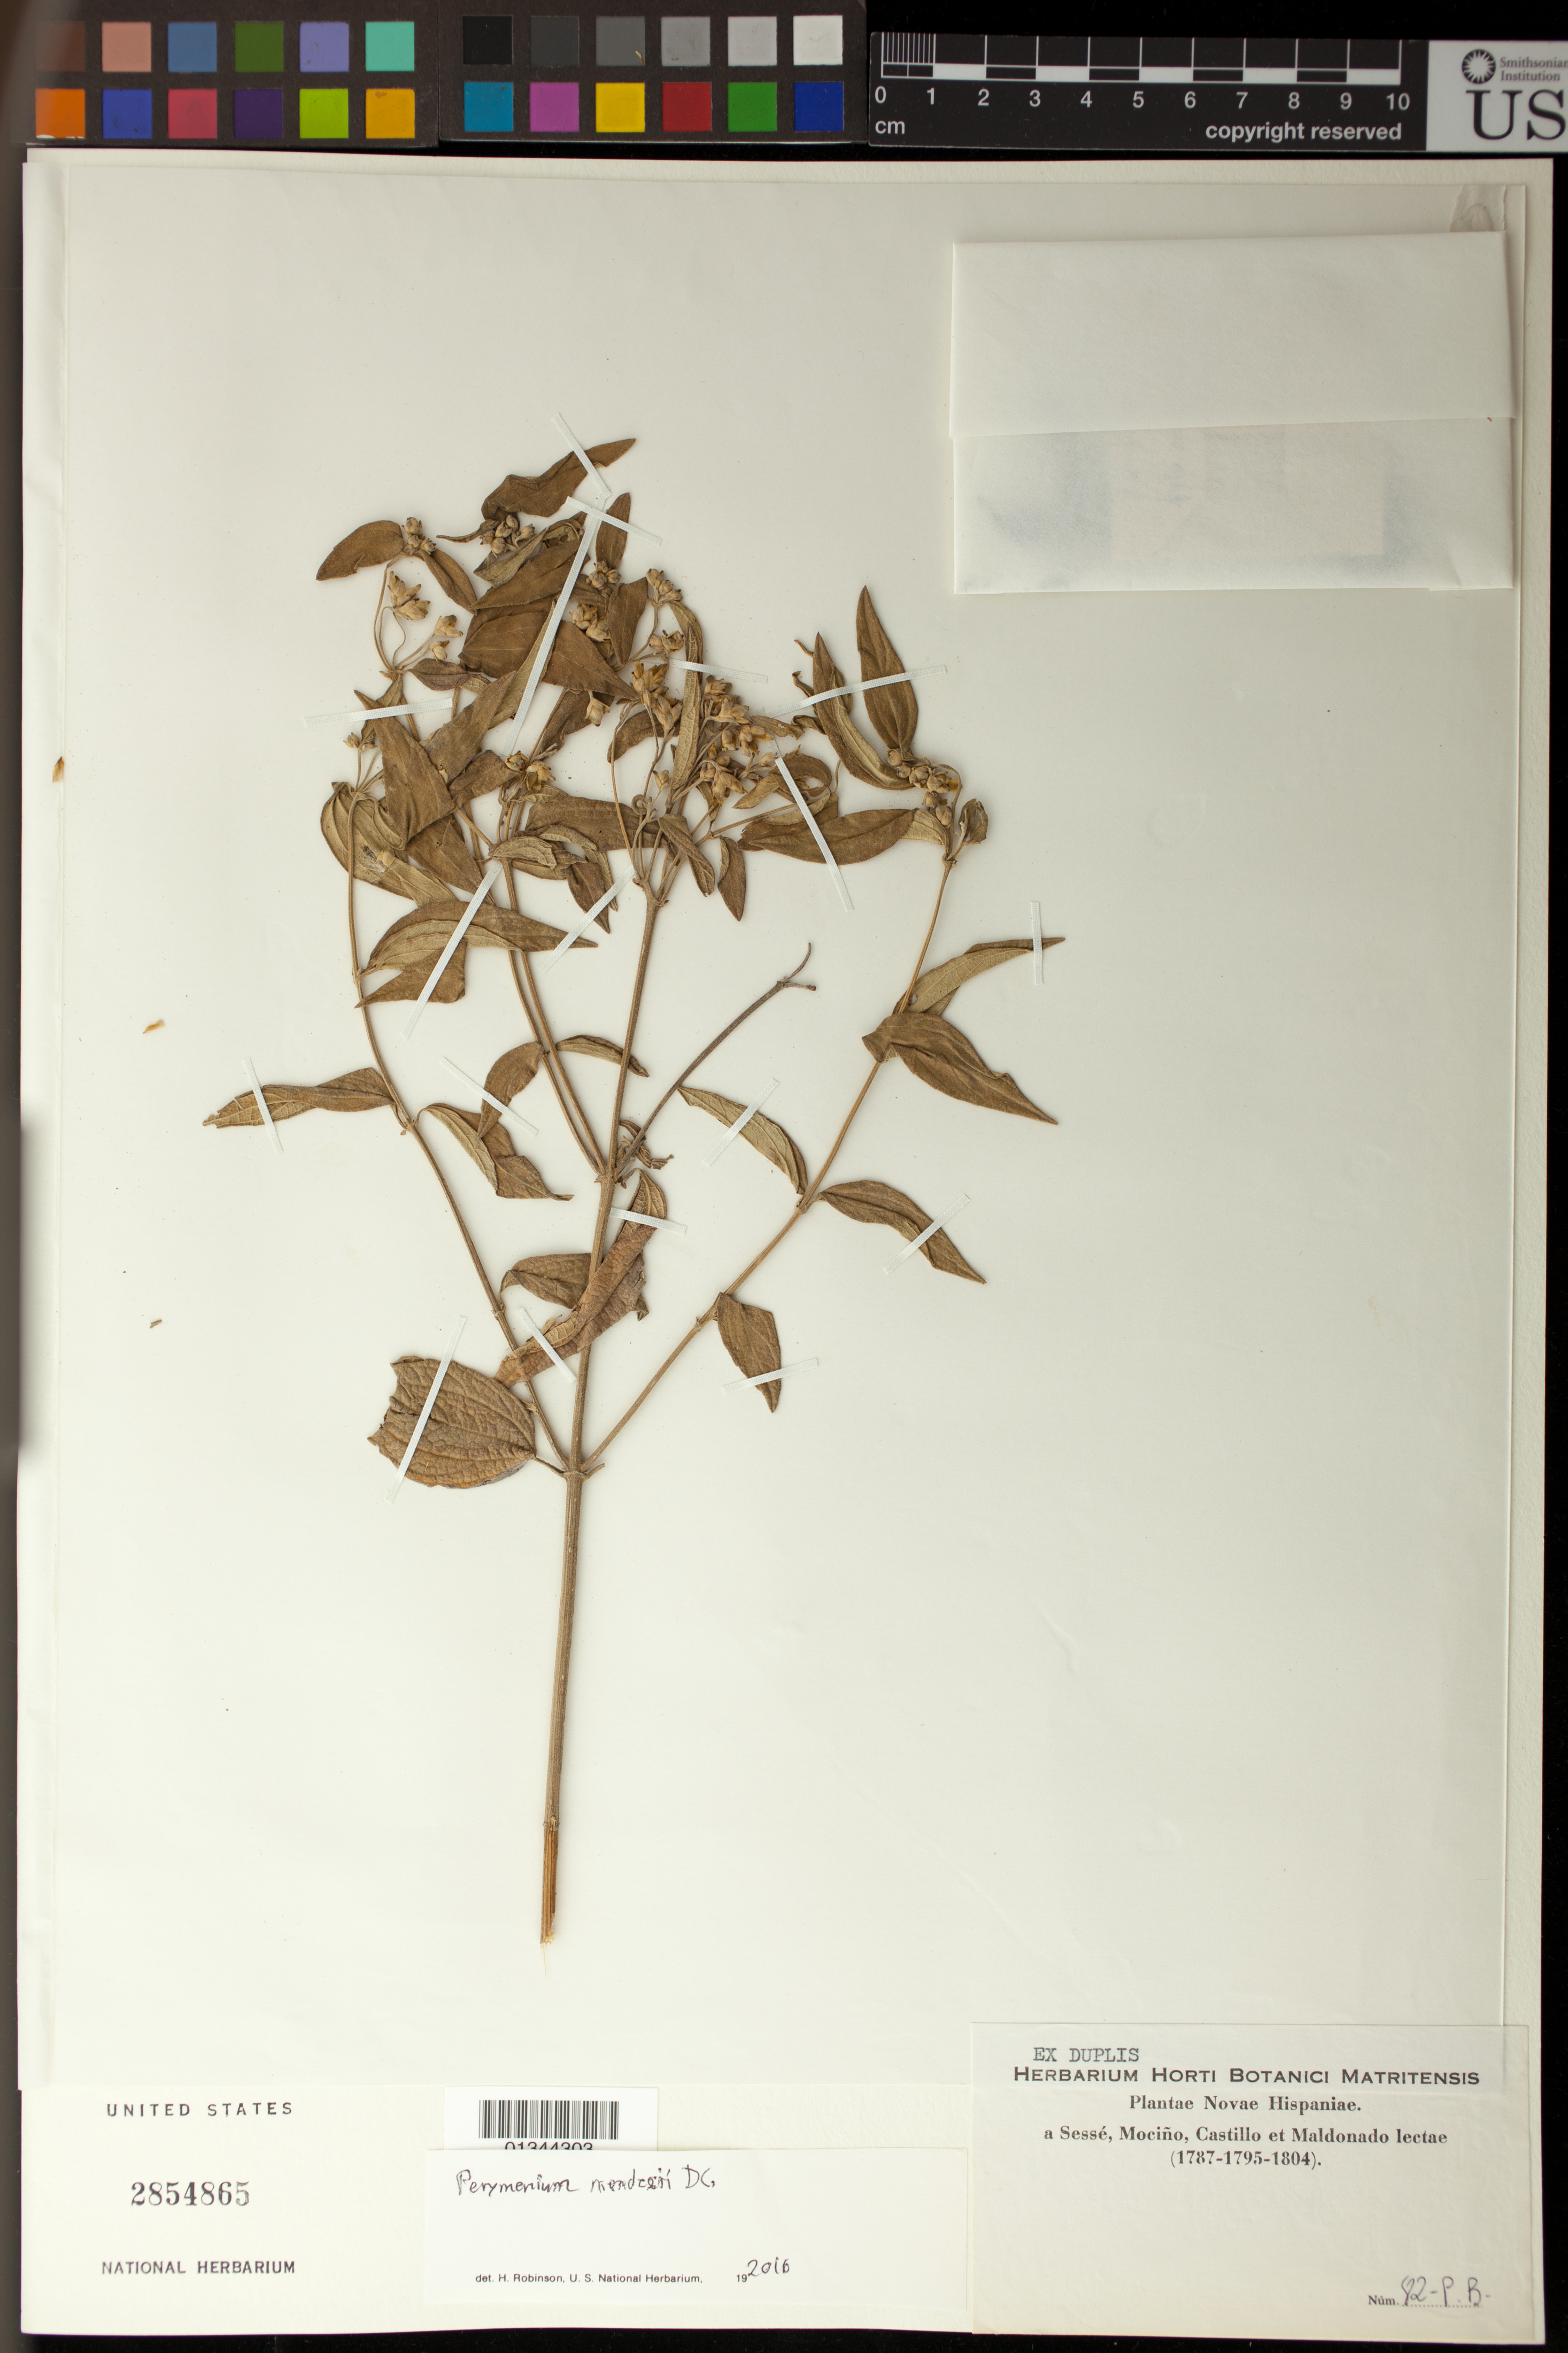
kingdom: Plantae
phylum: Tracheophyta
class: Magnoliopsida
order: Asterales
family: Asteraceae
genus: Perymenium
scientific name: Perymenium mendezii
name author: DC.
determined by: Robinson, Harold E., (US)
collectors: Sessé, --, Mociño, Castillo, -- & Maldonado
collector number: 82-P.B.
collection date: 1787/1804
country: Mexico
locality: Novae Hispaniae.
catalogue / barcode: US 2854865